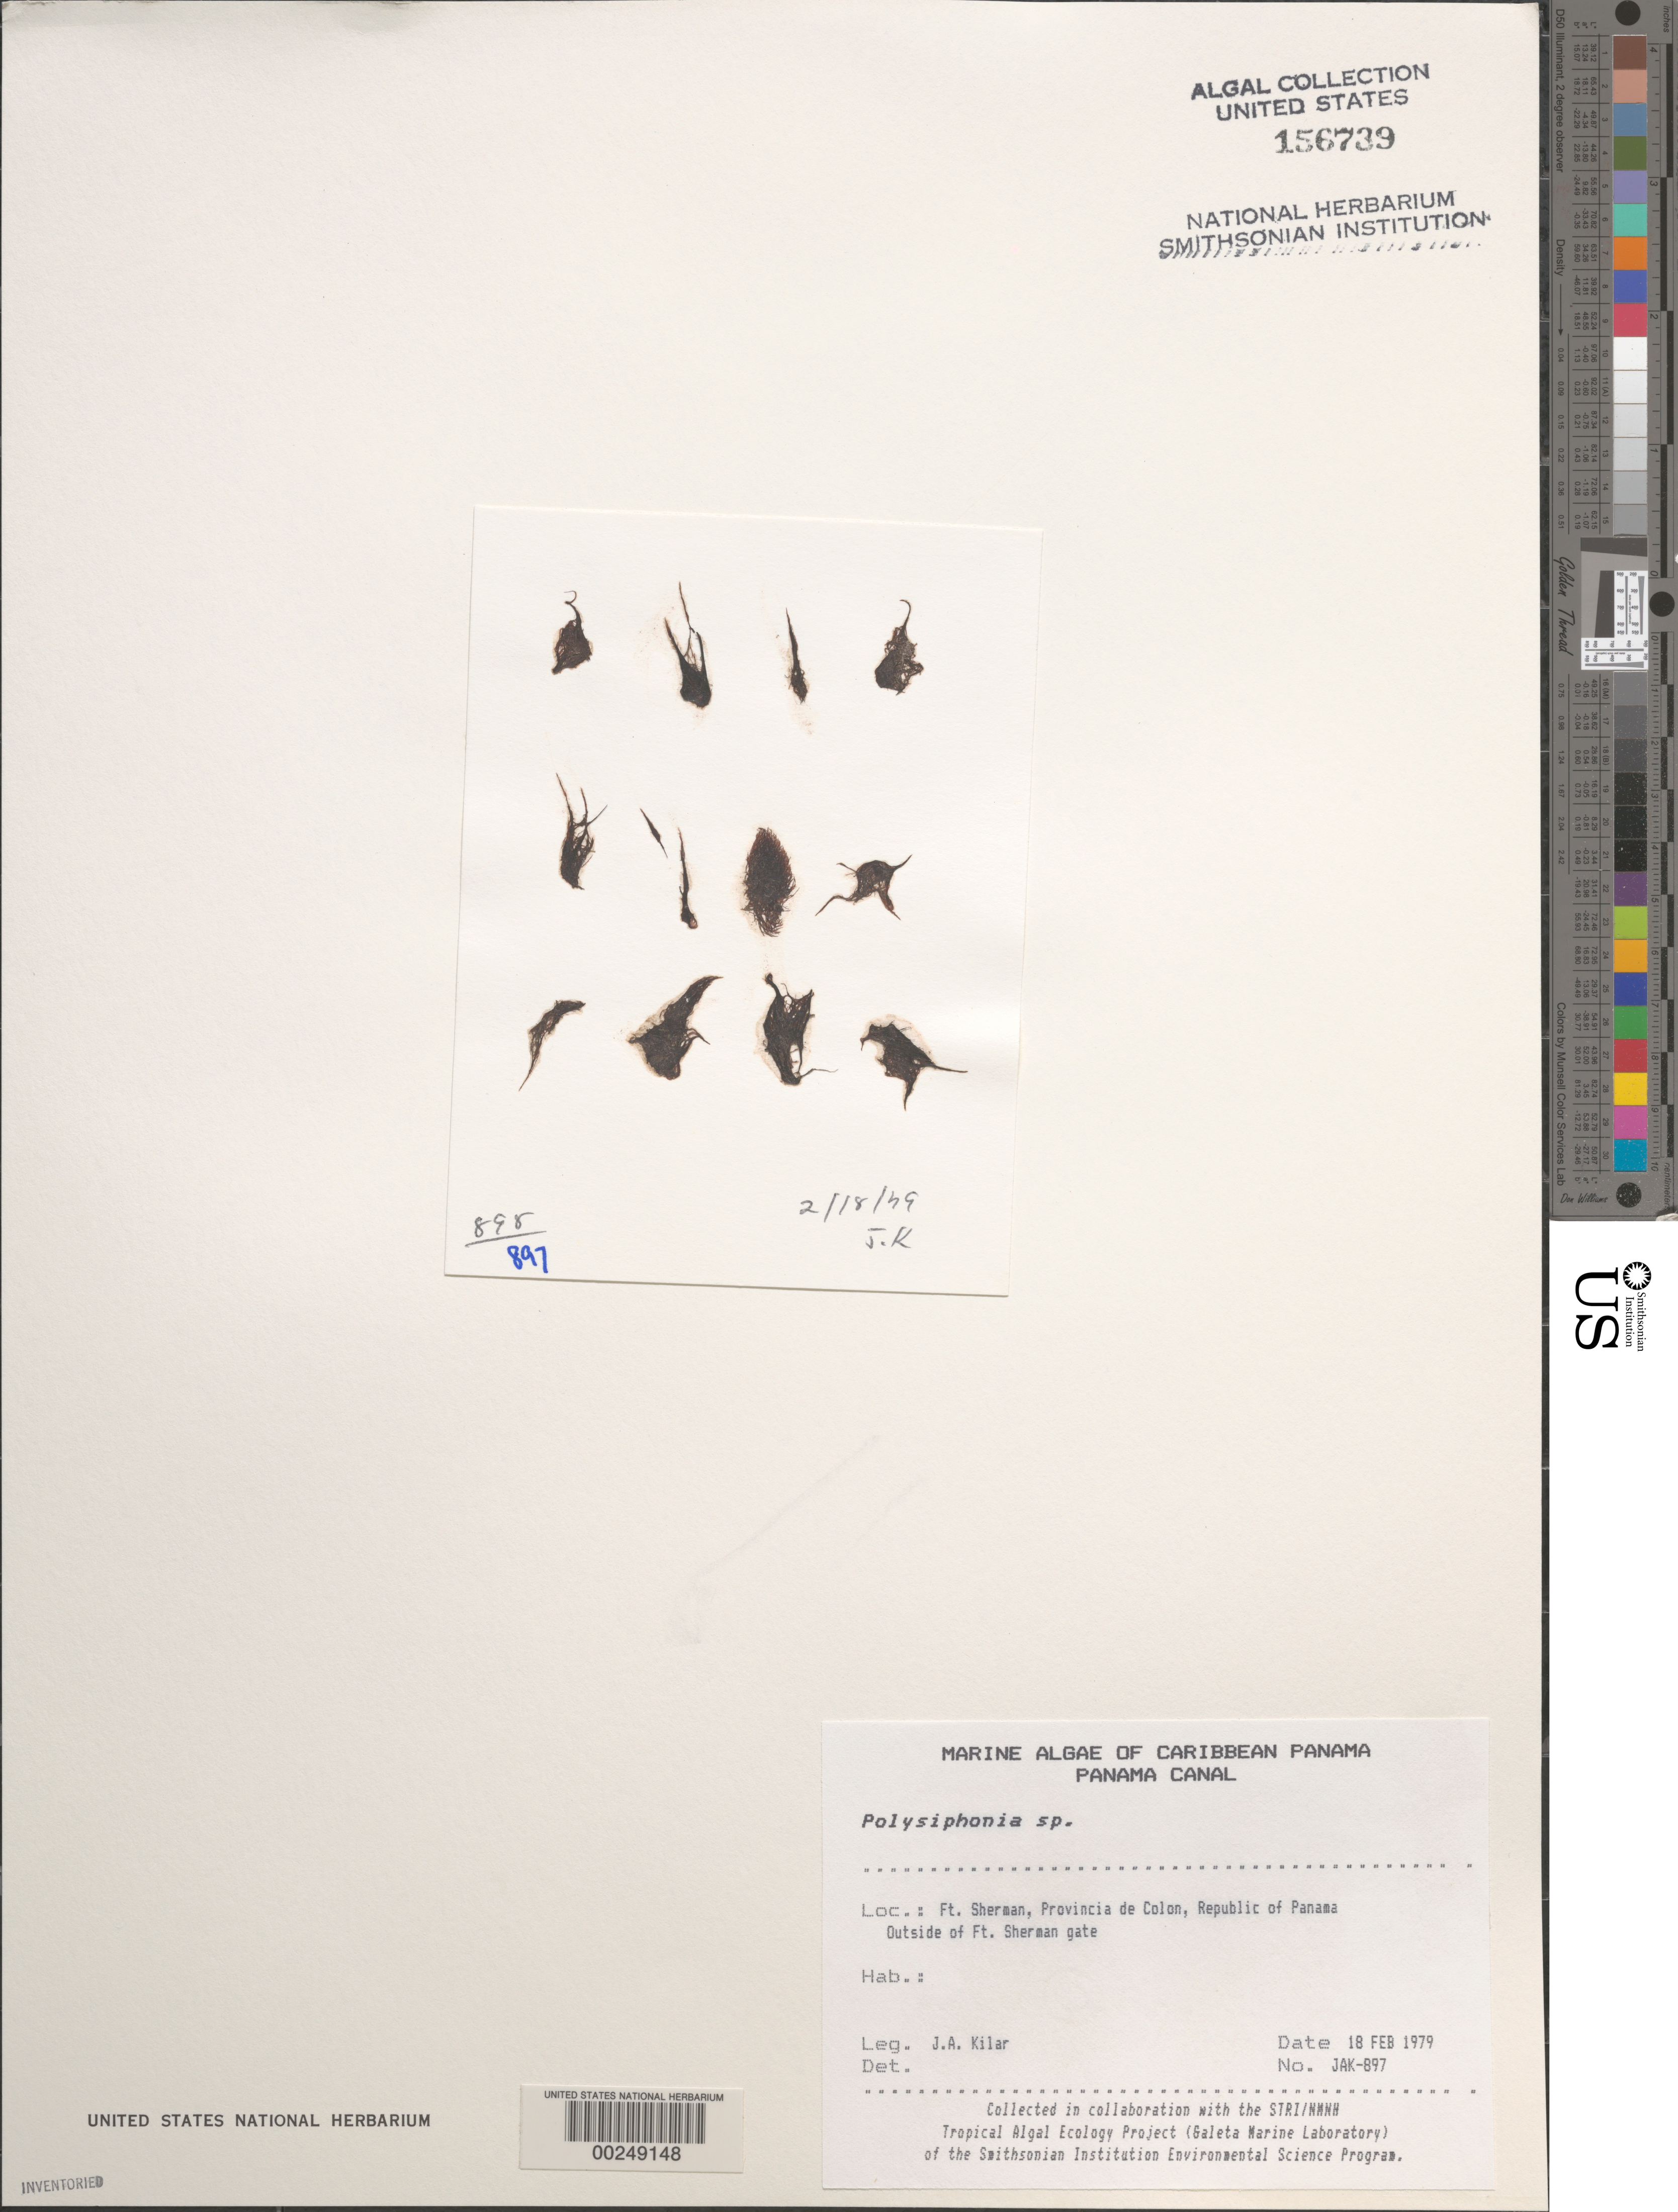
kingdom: Plantae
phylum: Rhodophyta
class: Florideophyceae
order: Ceramiales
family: Rhodomelaceae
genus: Polysiphonia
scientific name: Polysiphonia sp.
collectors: J. A. Kilar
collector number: JAK-897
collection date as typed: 18 Feb 1979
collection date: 1979-02-18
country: Panama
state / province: Colón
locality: Fort Sherman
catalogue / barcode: US 156739